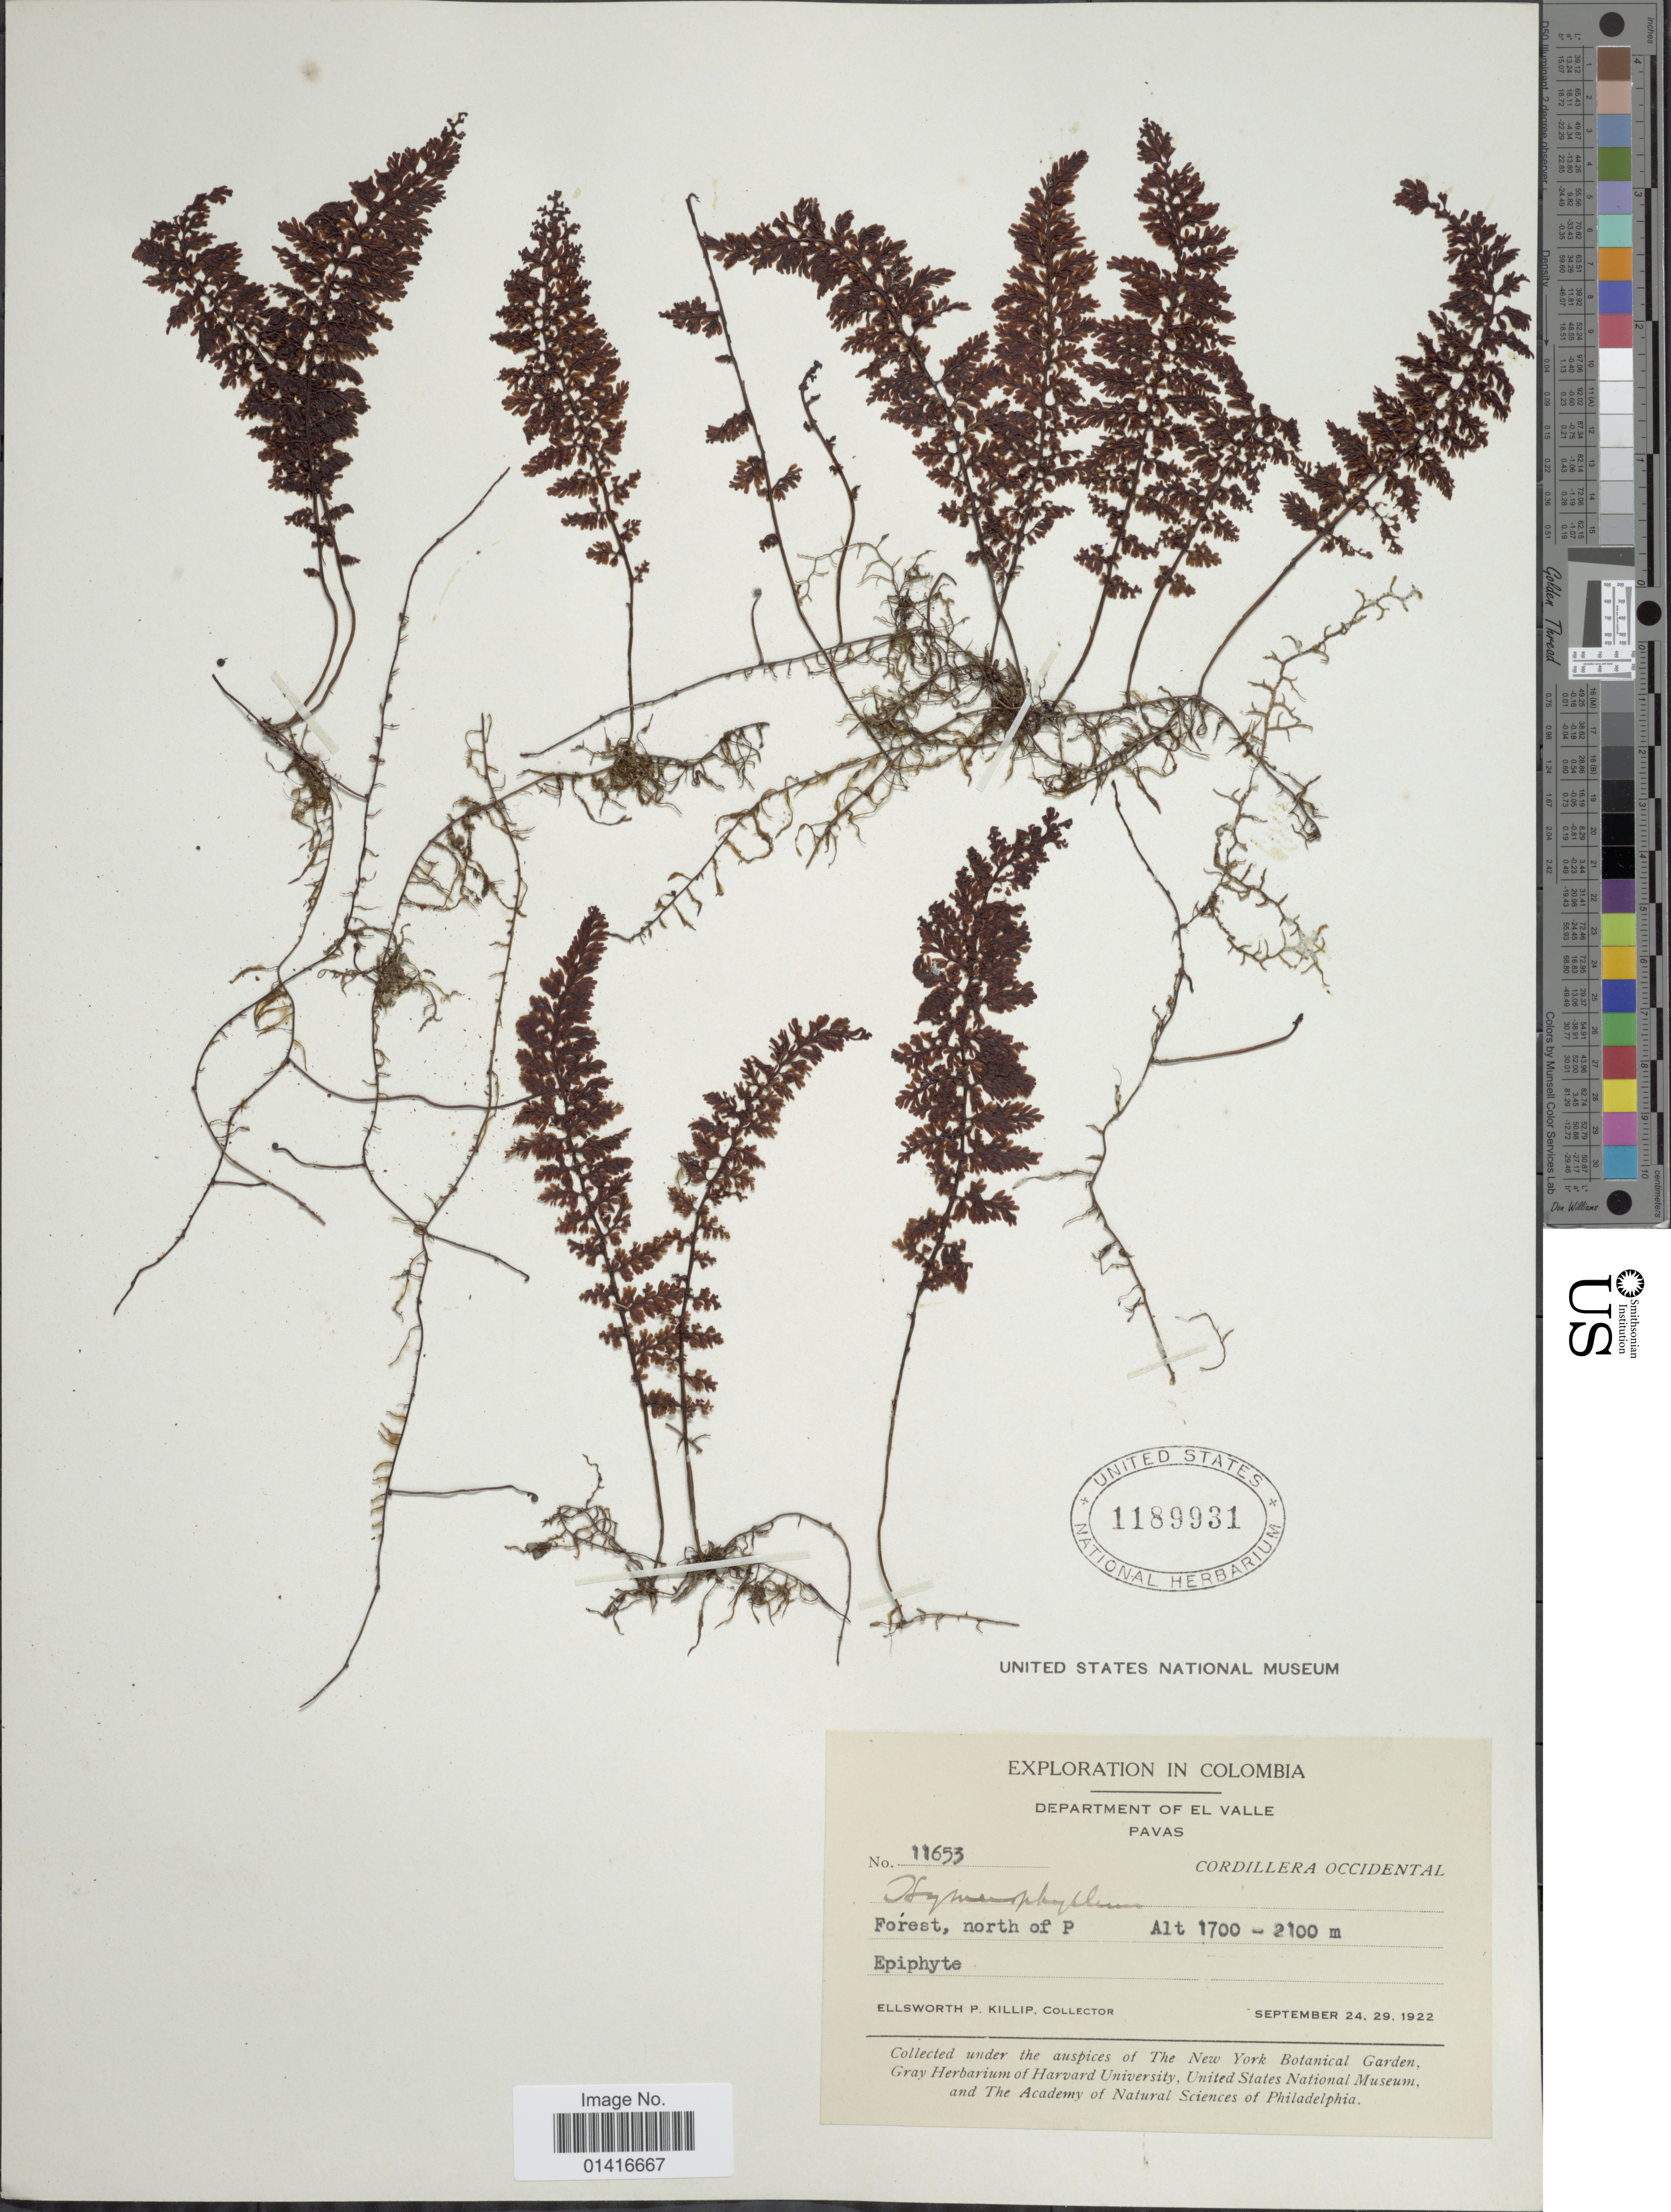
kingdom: Plantae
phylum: Tracheophyta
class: Polypodiopsida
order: Hymenophyllales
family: Hymenophyllaceae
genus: Hymenophyllum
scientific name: Hymenophyllum myriocarpum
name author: Hook.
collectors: E. P. Killip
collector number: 11653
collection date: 1922-09-24/1922-09-29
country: Colombia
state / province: Valle del Cauca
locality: Department of El Valle. Pavas. Cordillera Oriental. Forest, north of P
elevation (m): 1700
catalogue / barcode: US 1189931